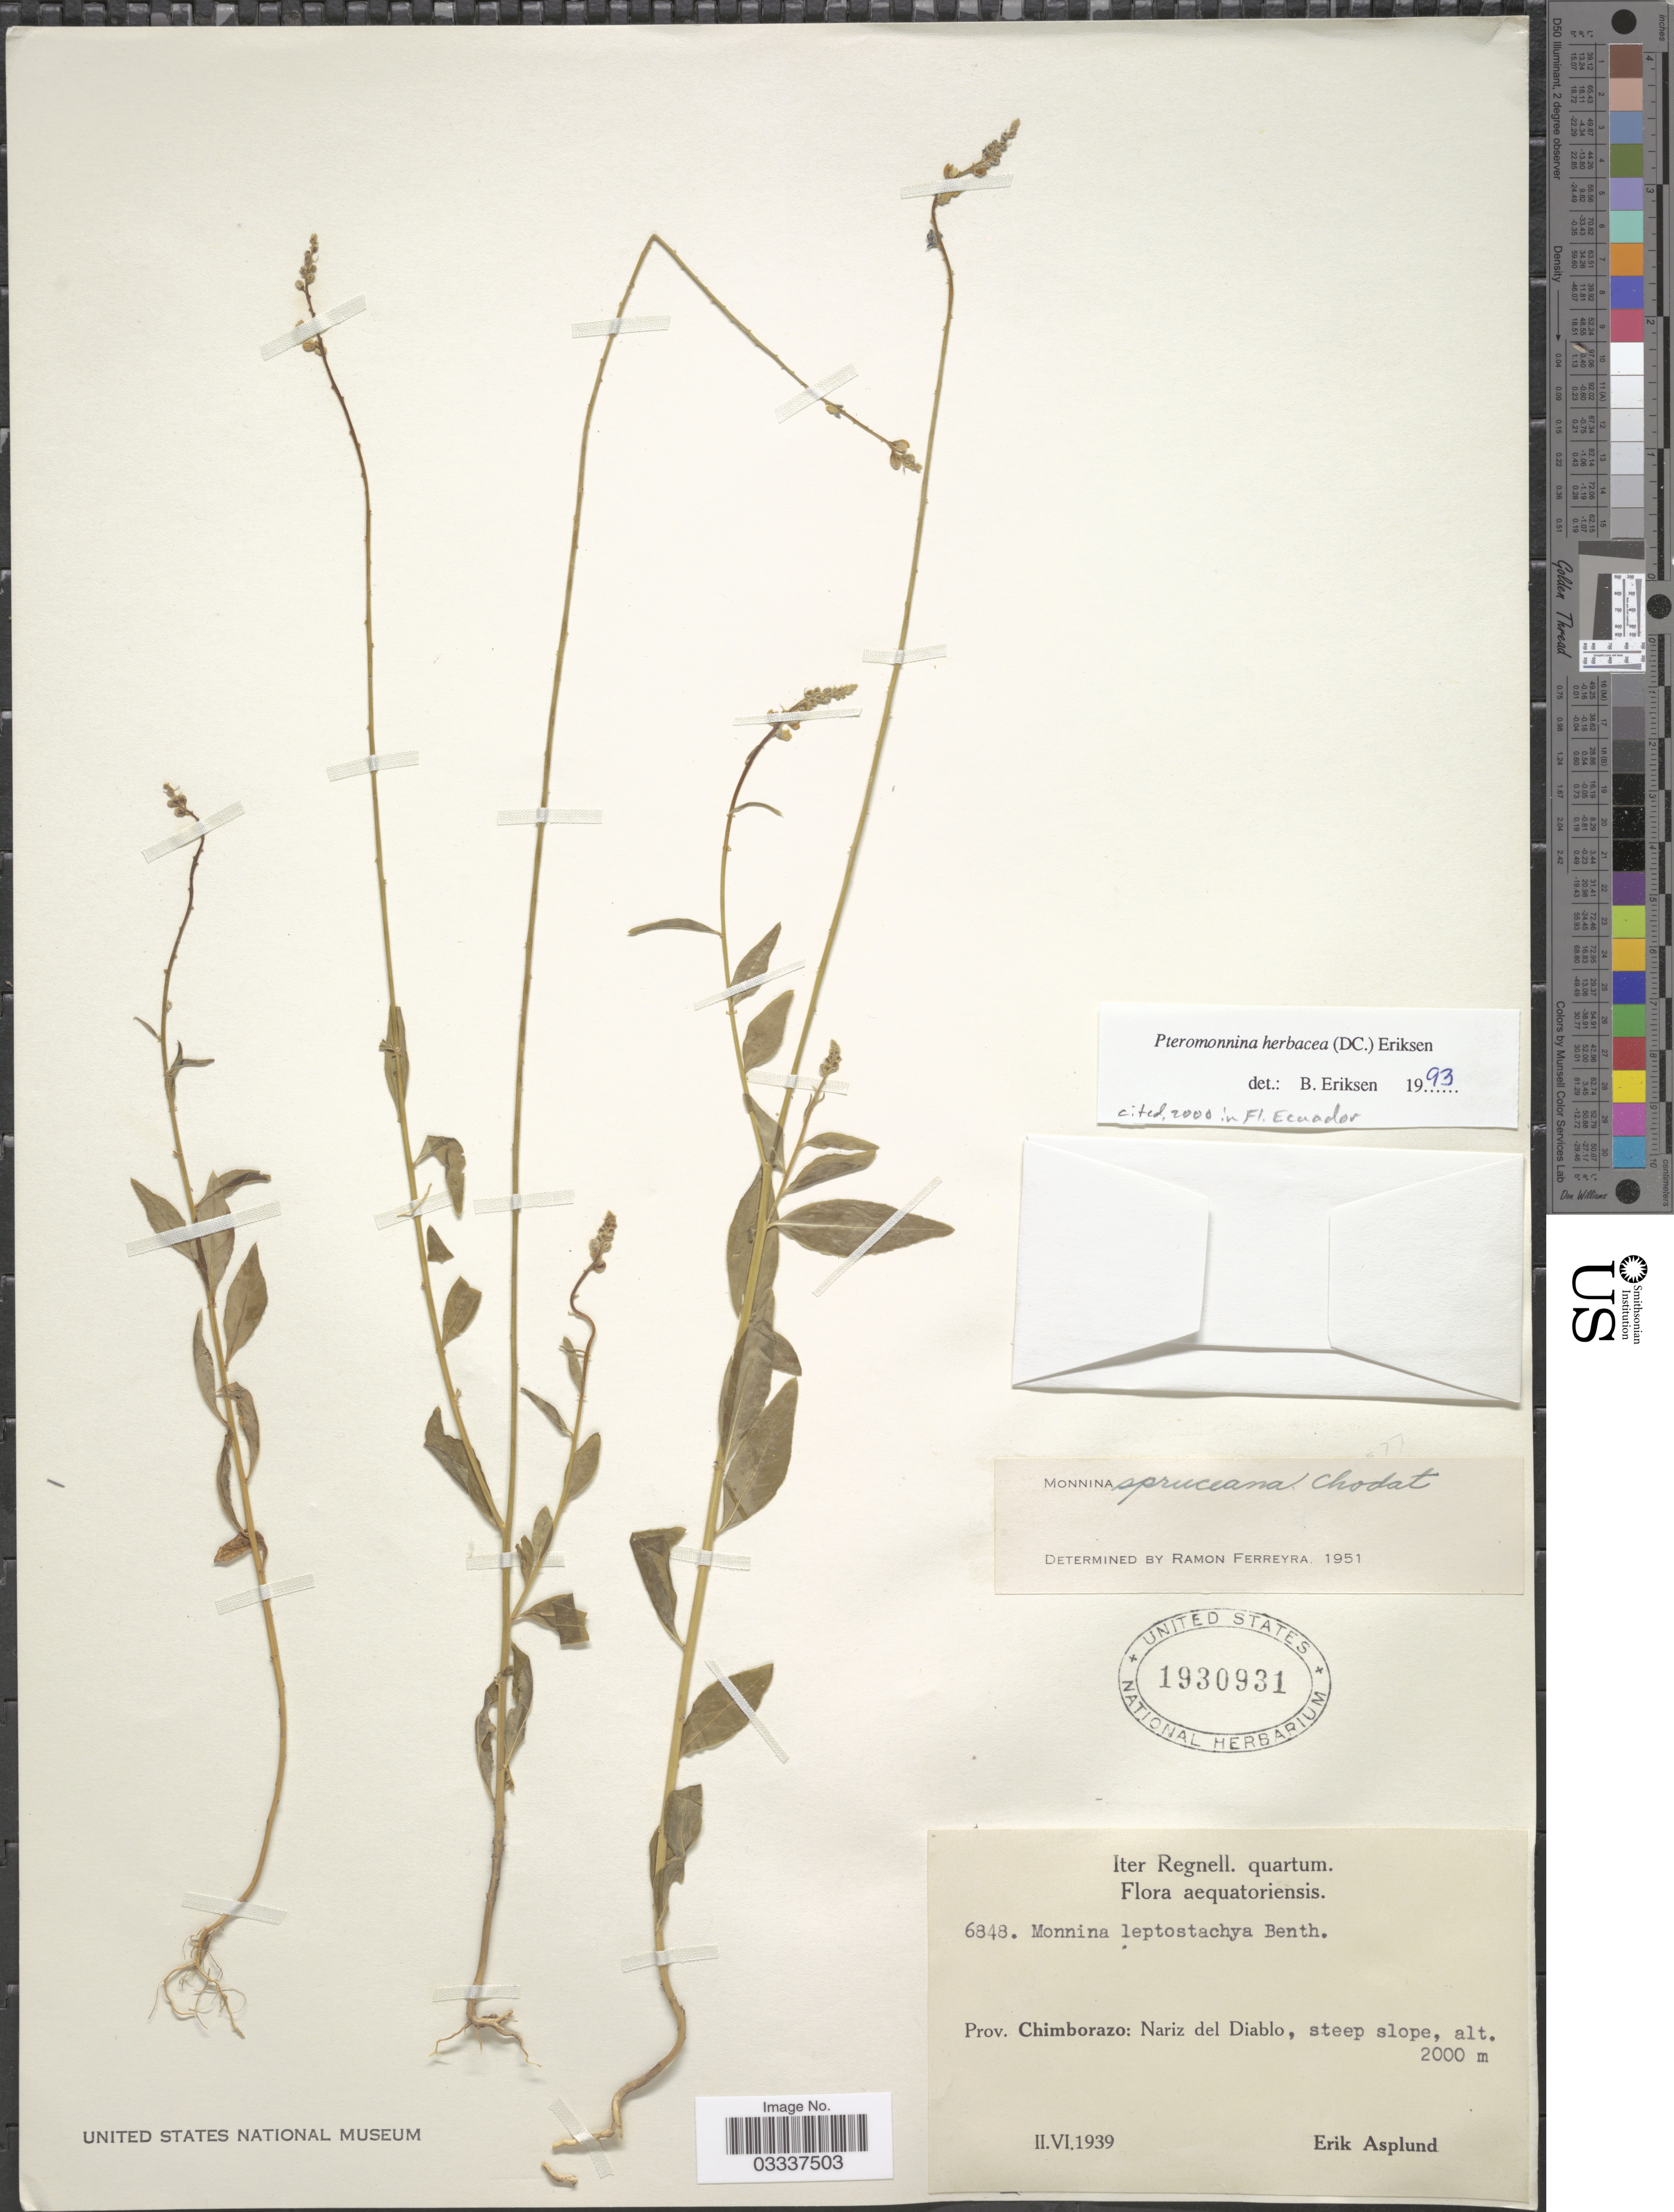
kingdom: Plantae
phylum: Tracheophyta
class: Magnoliopsida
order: Fabales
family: Polygalaceae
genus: Monnina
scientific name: Monnina herbacea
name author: DC.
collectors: E. Asplund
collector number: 6848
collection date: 1939-02/1939-06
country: Ecuador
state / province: Chimborazo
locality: Aequatoriensis, Nariz del Diablo.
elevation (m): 2000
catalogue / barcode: US 1930931